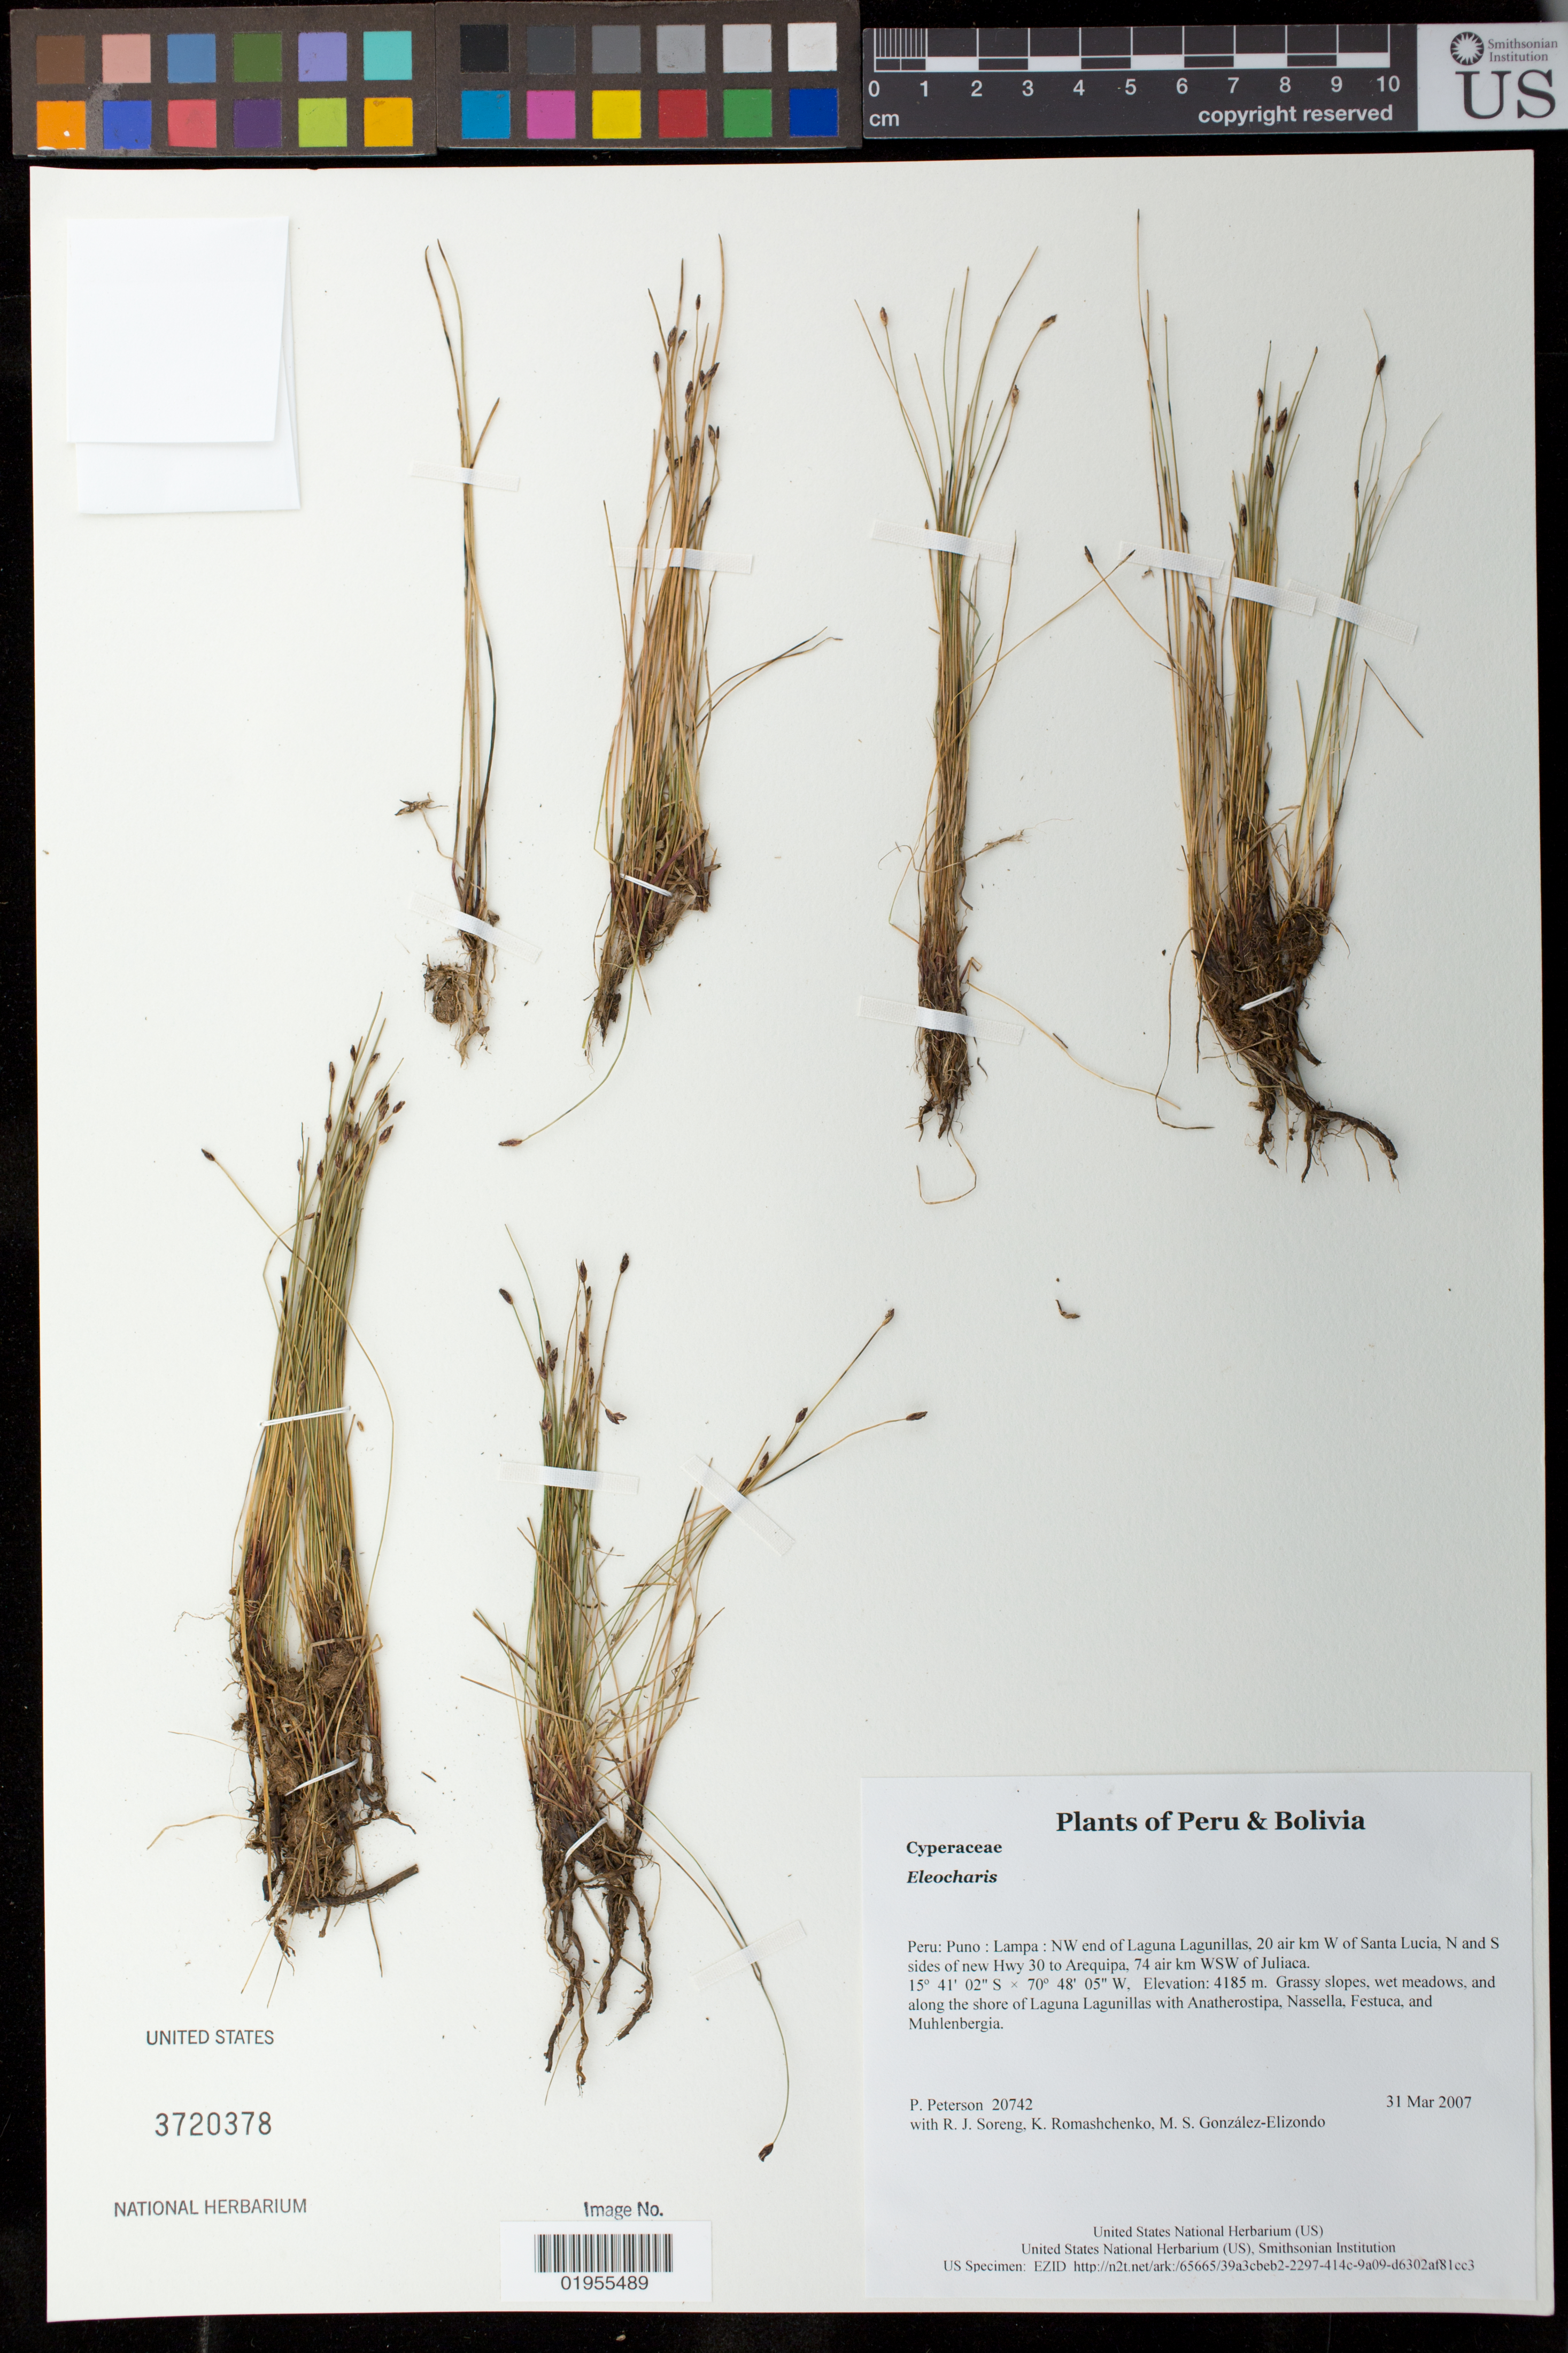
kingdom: Plantae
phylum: Tracheophyta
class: Liliopsida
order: Poales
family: Cyperaceae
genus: Eleocharis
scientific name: Eleocharis sp.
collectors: P. M. Peterson, R. J. Soreng, K. Romashchenko & M. S. González-Elizondo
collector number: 20742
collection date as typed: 31 Mar 2007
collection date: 2007-03-31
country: Peru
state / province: Puno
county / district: Lampa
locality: NW end of Laguna Lagunillas, 20 air km W of Santa Lucia, N and S sides of new Hwy 30 to Arequipa, 74 air km WSW of Juliaca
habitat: Grassy slopes, wet meadows, and along the shore of Laguna Lagunillas with Anatherostipa, Nassella, Festuca, and Muhlenbergia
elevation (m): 4185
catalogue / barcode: US 3720378